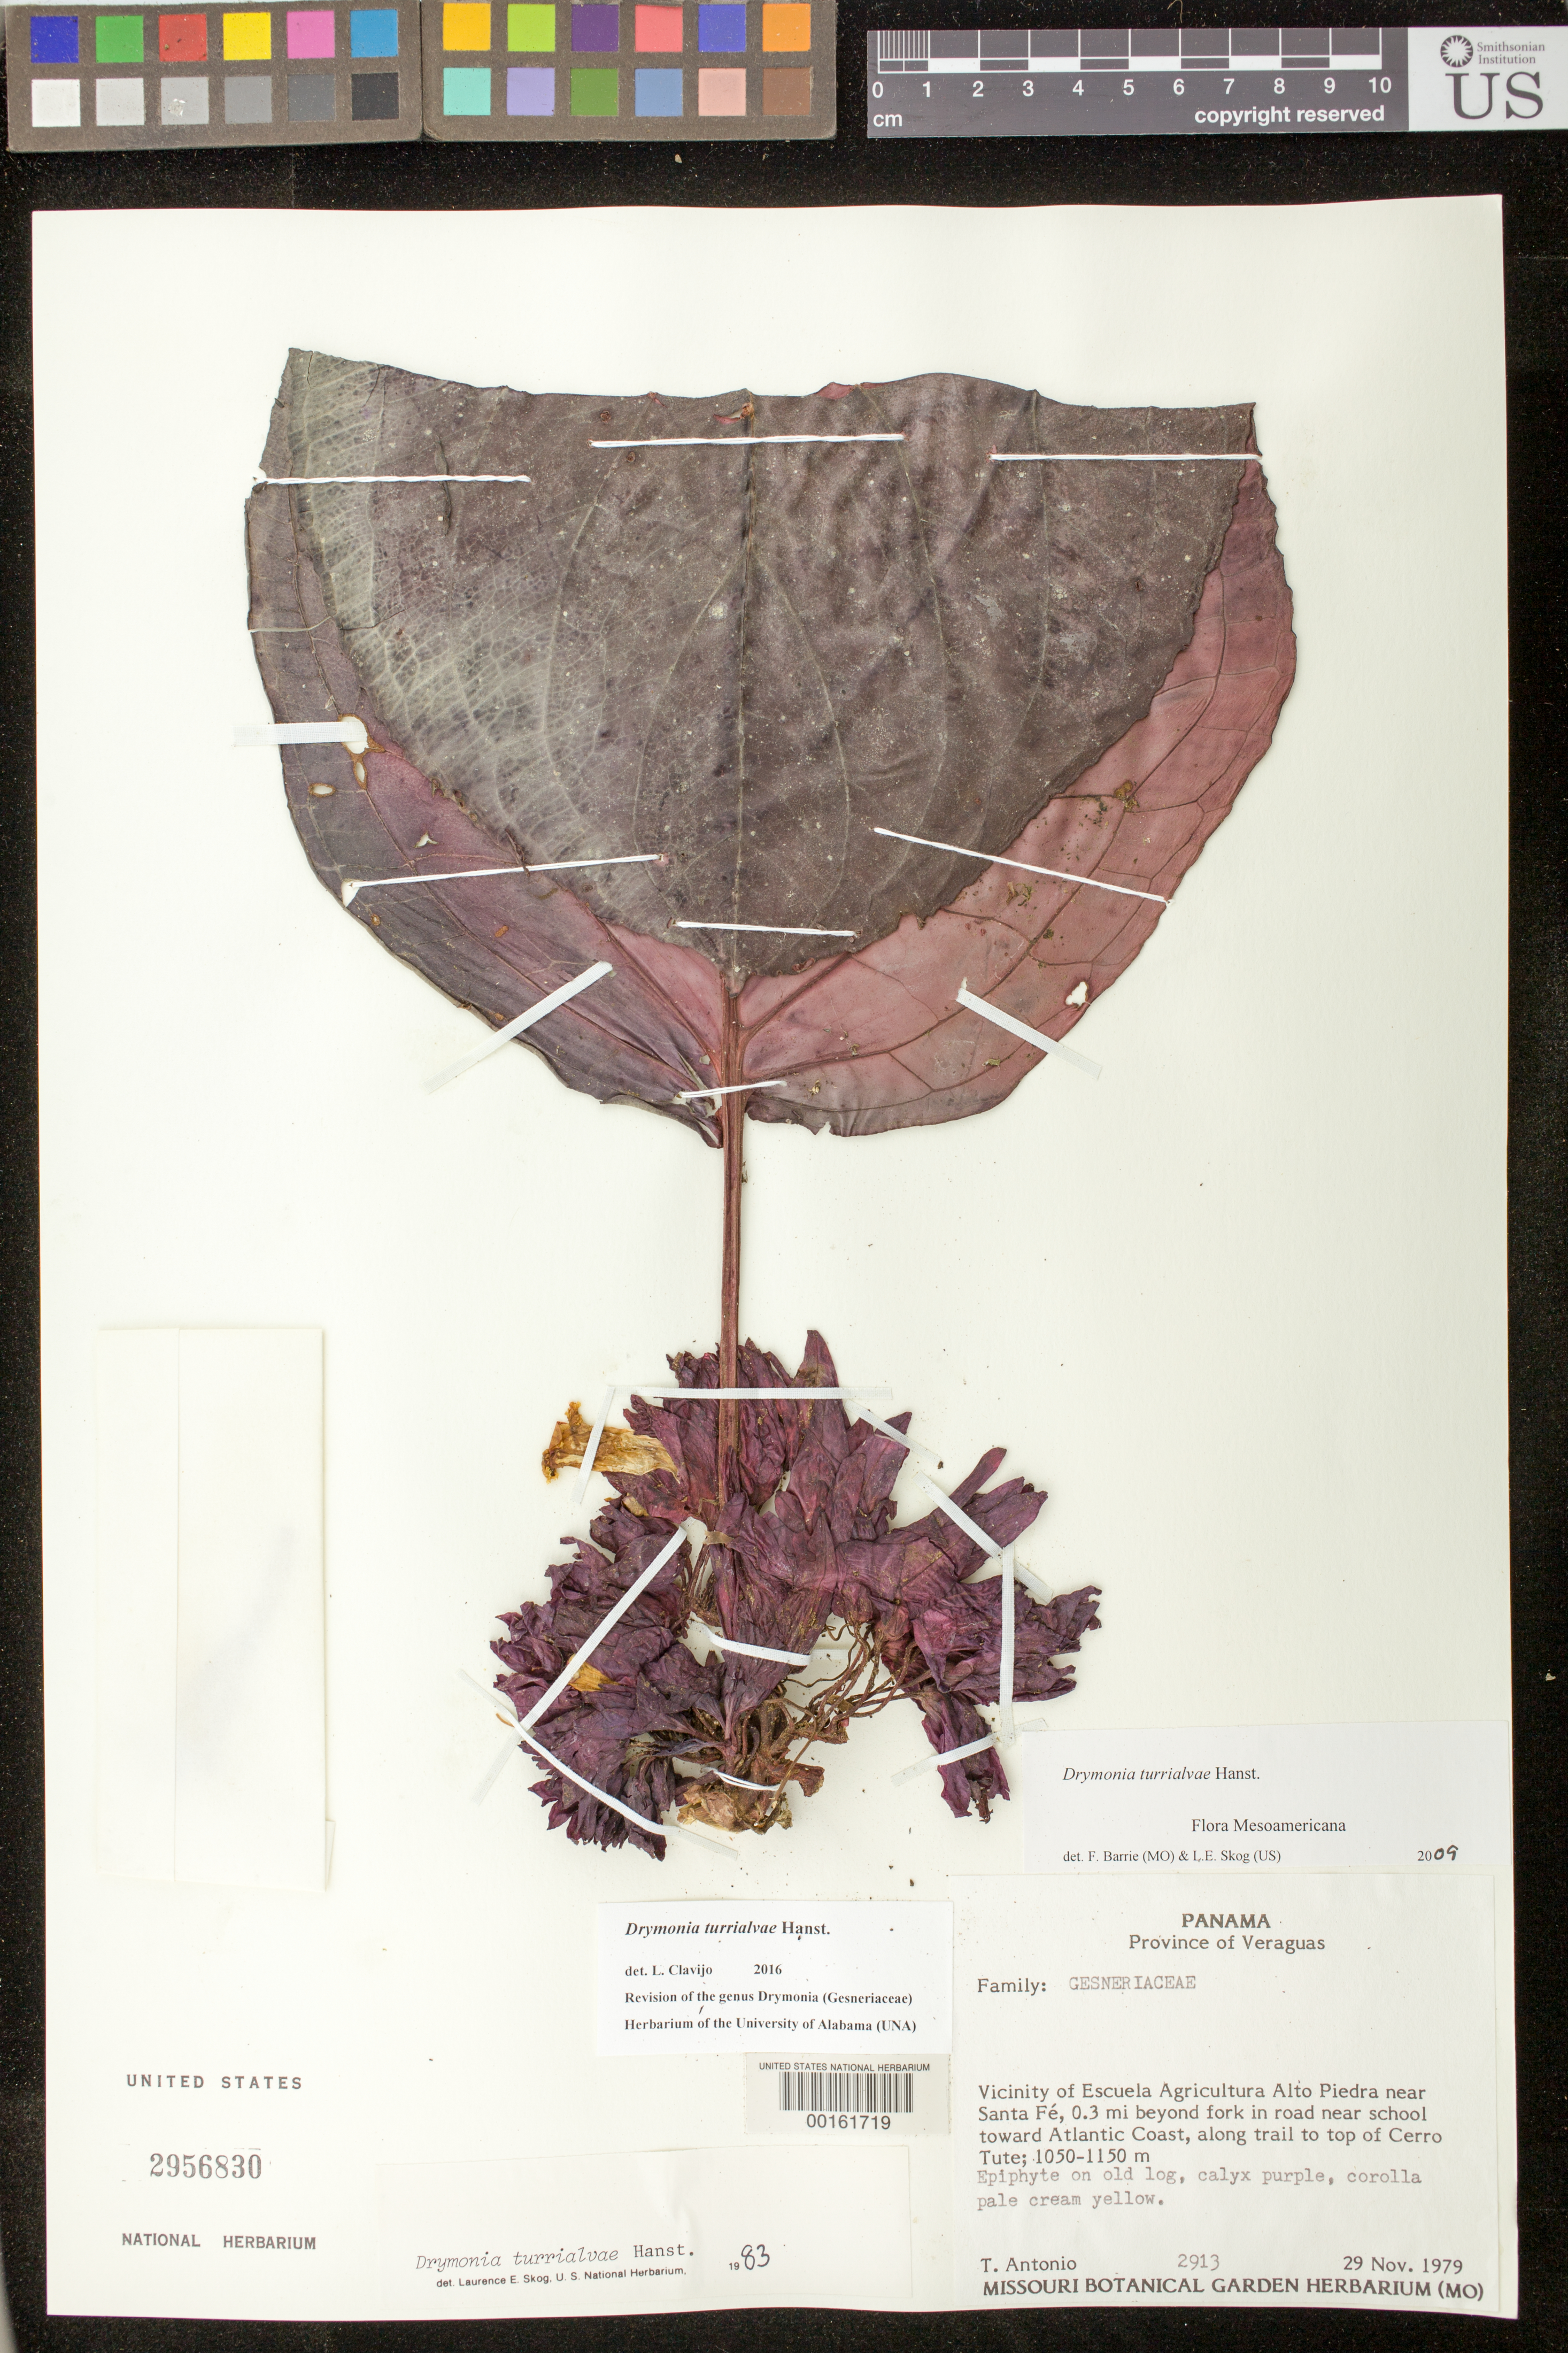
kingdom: Plantae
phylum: Tracheophyta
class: Magnoliopsida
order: Lamiales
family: Gesneriaceae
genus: Drymonia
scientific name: Drymonia turrialvae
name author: Hanst.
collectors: T. Antonio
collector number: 2913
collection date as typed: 29 Nov 1979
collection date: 1979-11-29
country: Panama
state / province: Veraguas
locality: Vicinity of Escuela agricultura Alto Piedra near Santa Fe, 0.3 mi beyond fork in rd near school toward Atlantic Coast; along trail to top of cerro tute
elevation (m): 1050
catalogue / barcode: US 2956830